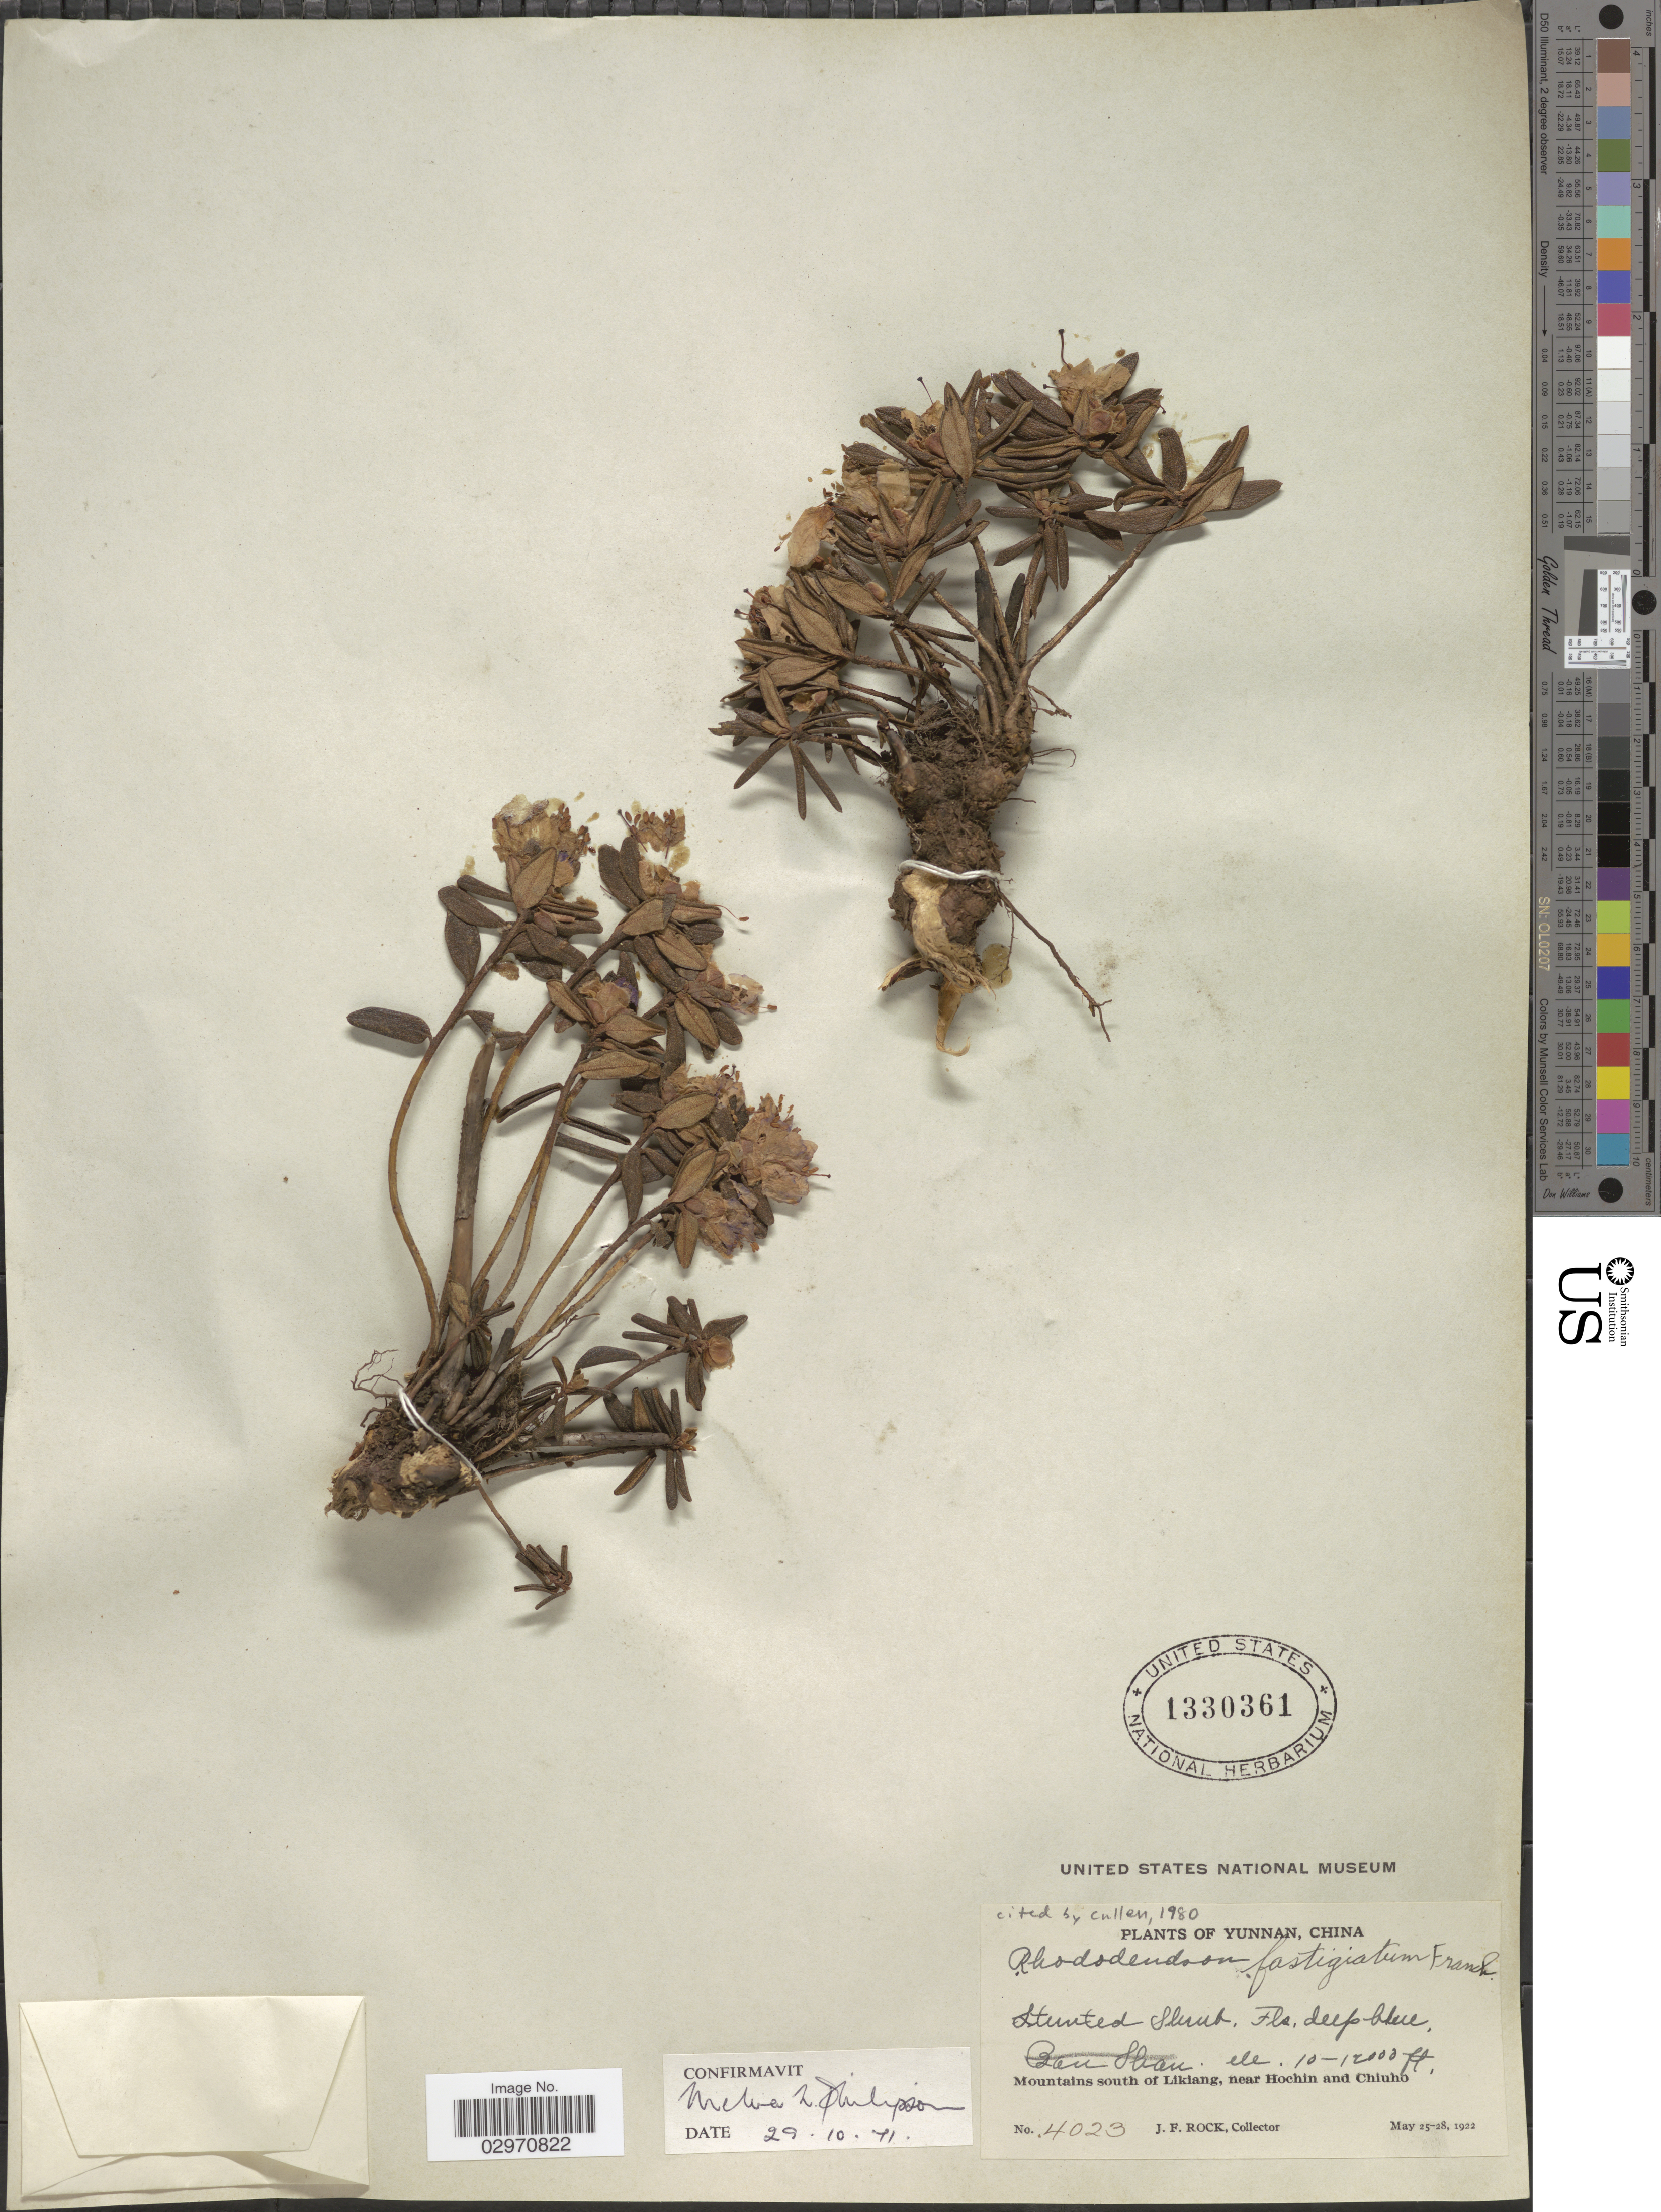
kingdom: Plantae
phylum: Tracheophyta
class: Magnoliopsida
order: Ericales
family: Ericaceae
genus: Rhododendron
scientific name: Rhododendron fastigiatum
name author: Franch.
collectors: J. Rock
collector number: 4023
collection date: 1922-05-25/1922-05-28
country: China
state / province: Yunnan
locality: Mountains south of Likiang, near Hochin and Chiuho.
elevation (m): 3048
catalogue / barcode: US 1330361